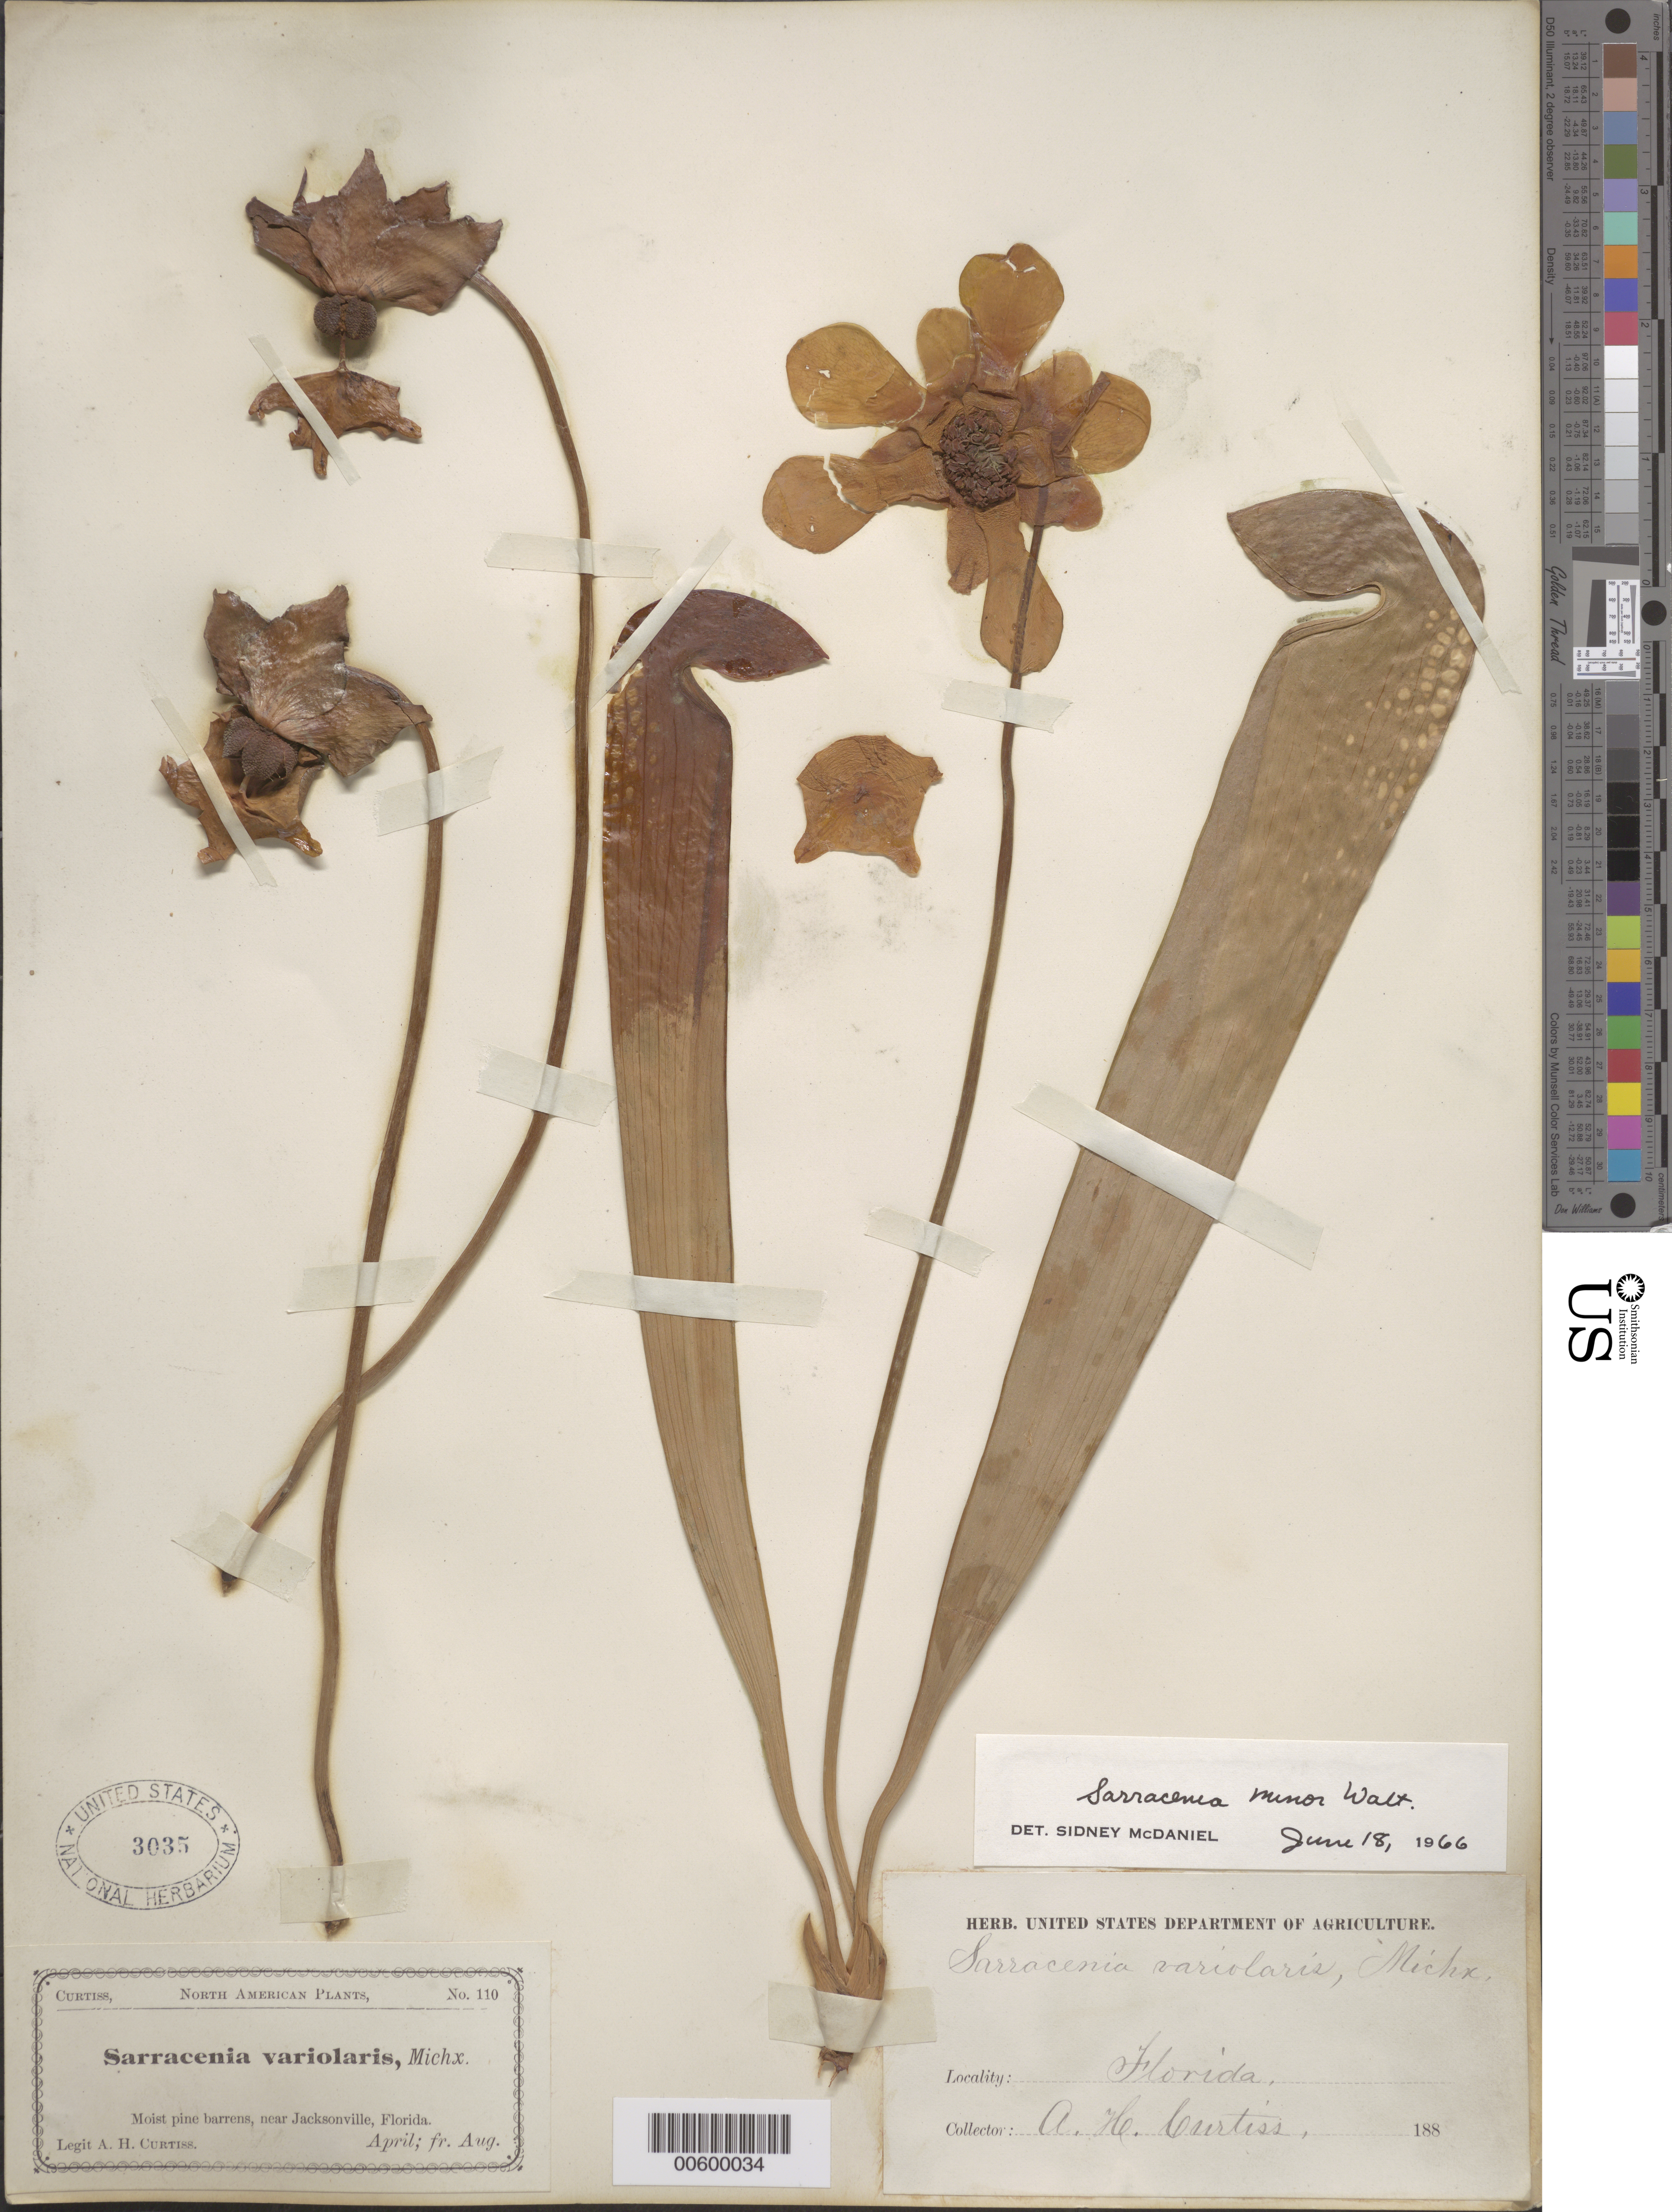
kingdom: Plantae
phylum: Tracheophyta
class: Magnoliopsida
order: Ericales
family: Sarraceniaceae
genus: Sarracenia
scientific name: Sarracenia minor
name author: Walter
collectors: A. H. Curtiss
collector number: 110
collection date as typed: Apr ---- to -- Aug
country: United States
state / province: Florida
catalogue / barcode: US 3035